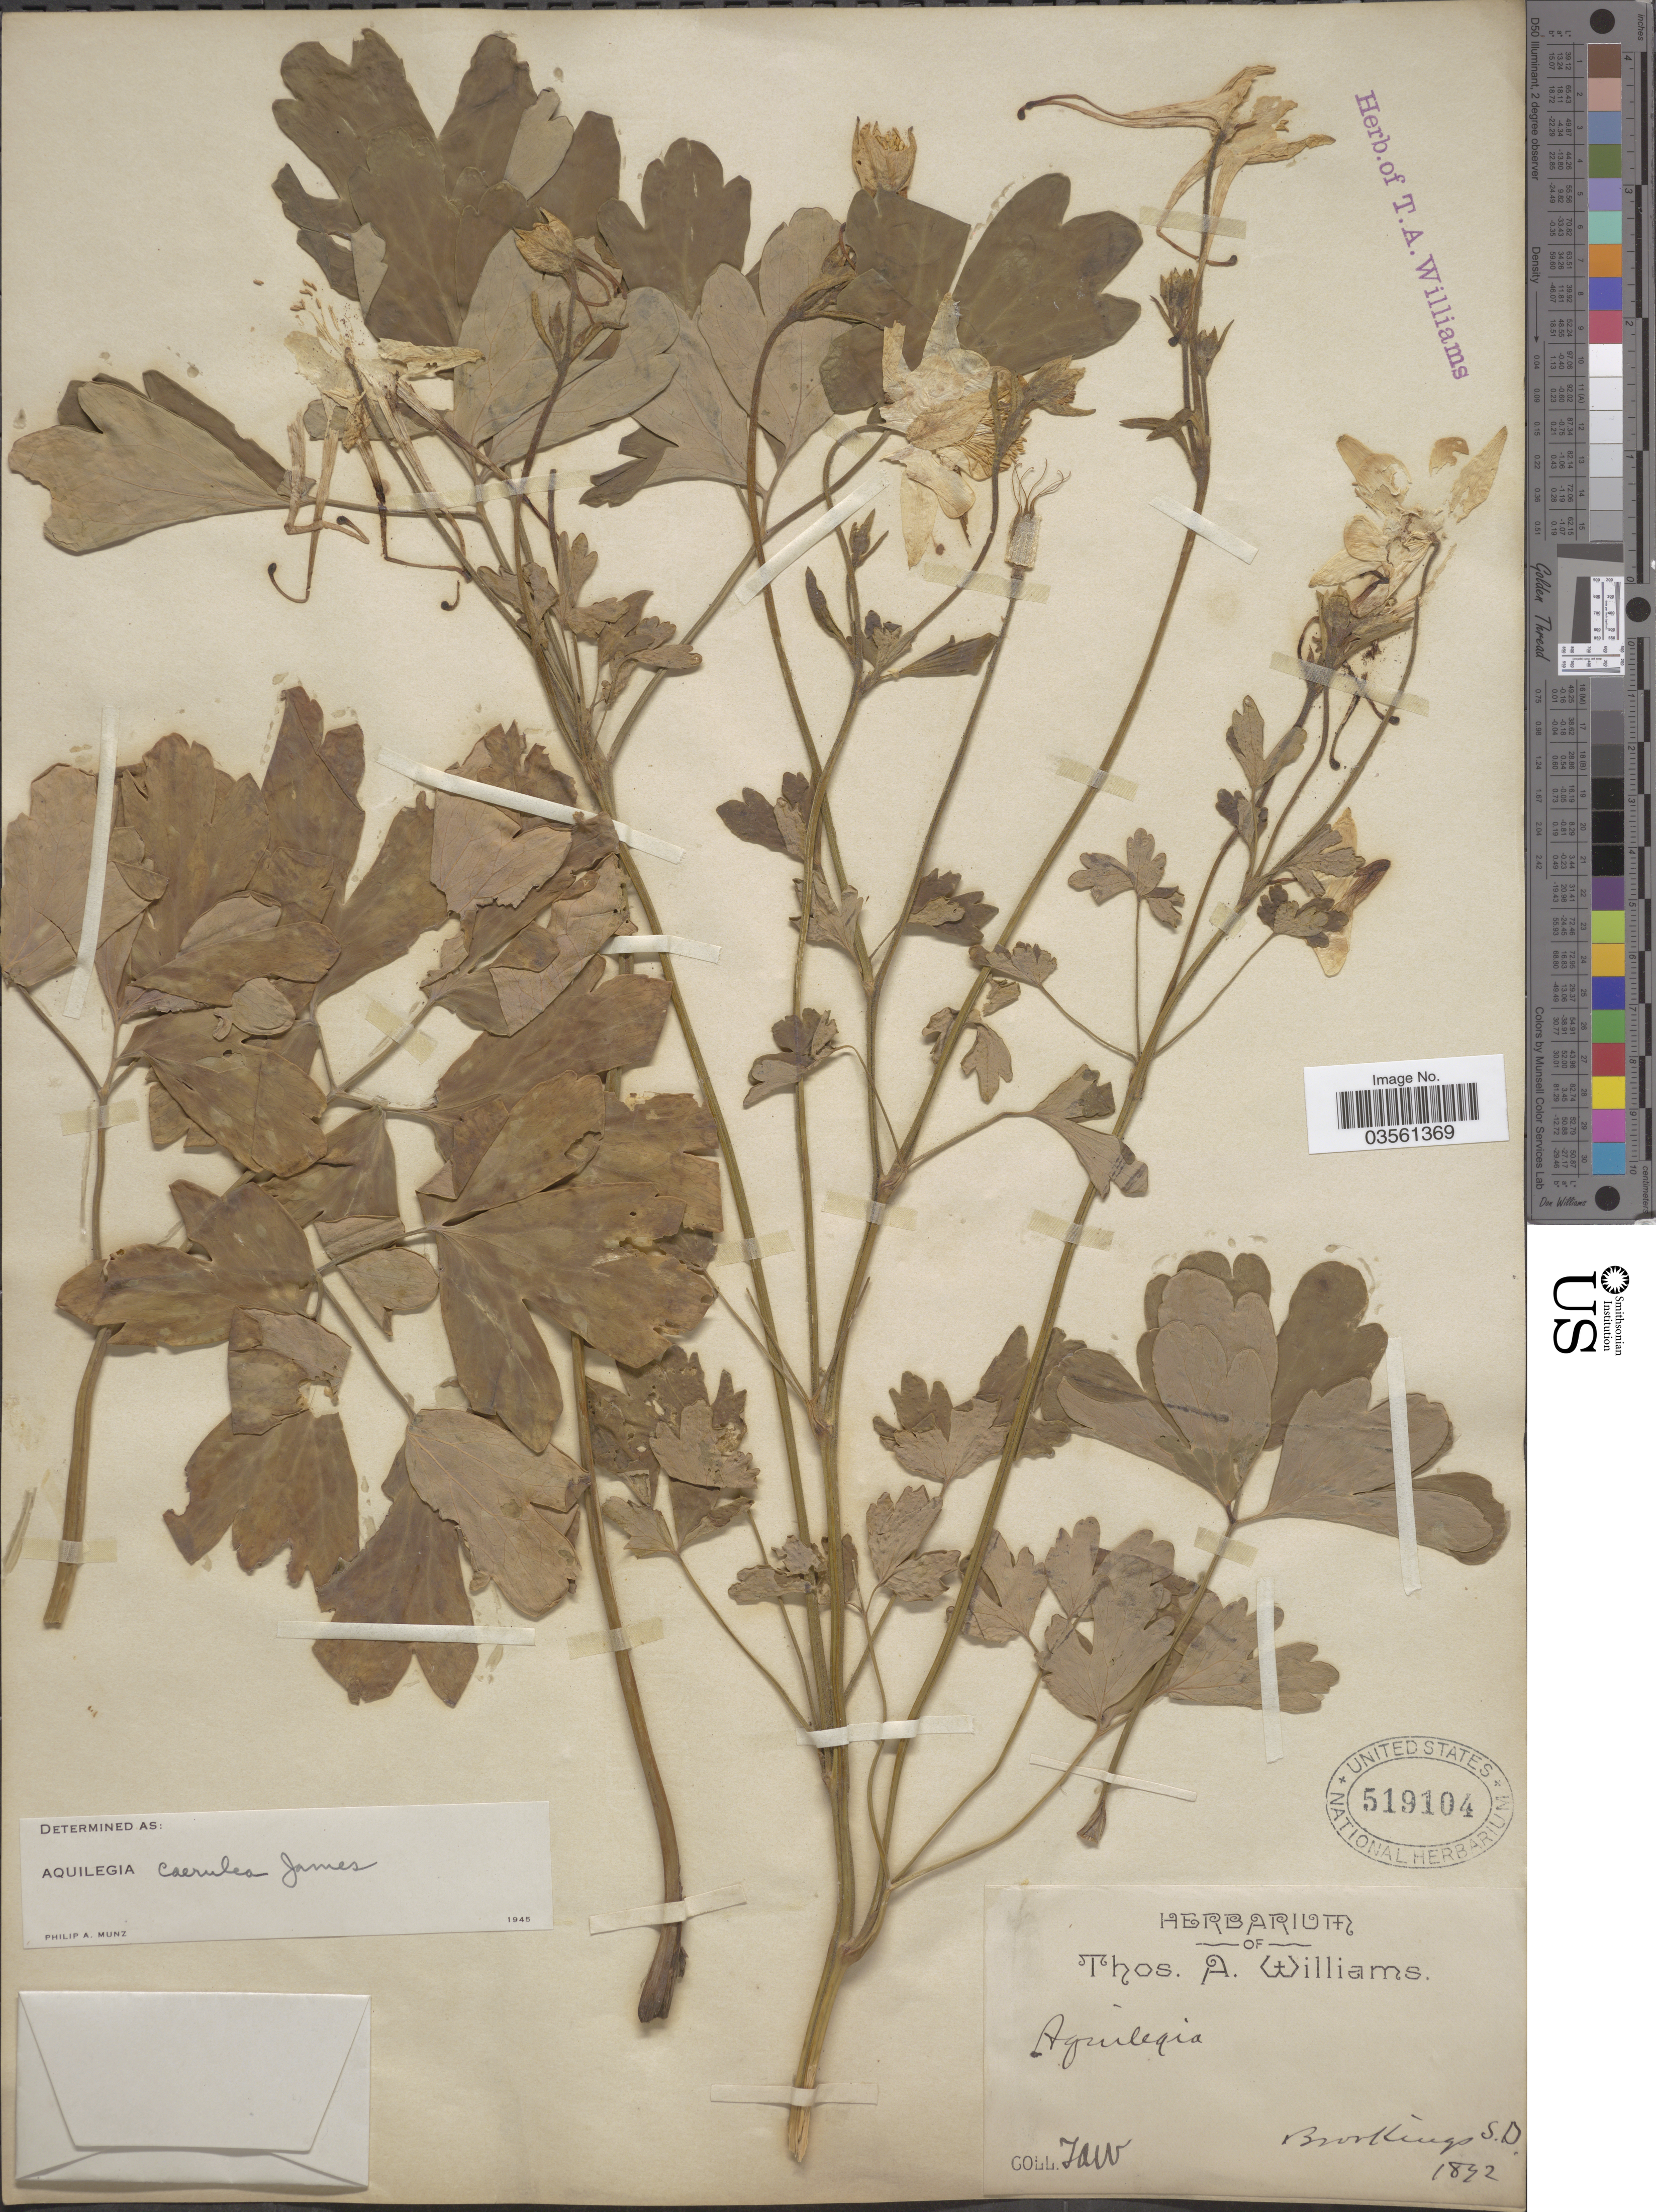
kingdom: Plantae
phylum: Tracheophyta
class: Magnoliopsida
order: Ranunculales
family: Ranunculaceae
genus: Aquilegia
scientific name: Aquilegia coerulea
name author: E. James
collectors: T. A. Williams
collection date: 1892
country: United States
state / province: South Dakota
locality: Brookings.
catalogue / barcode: US 519104